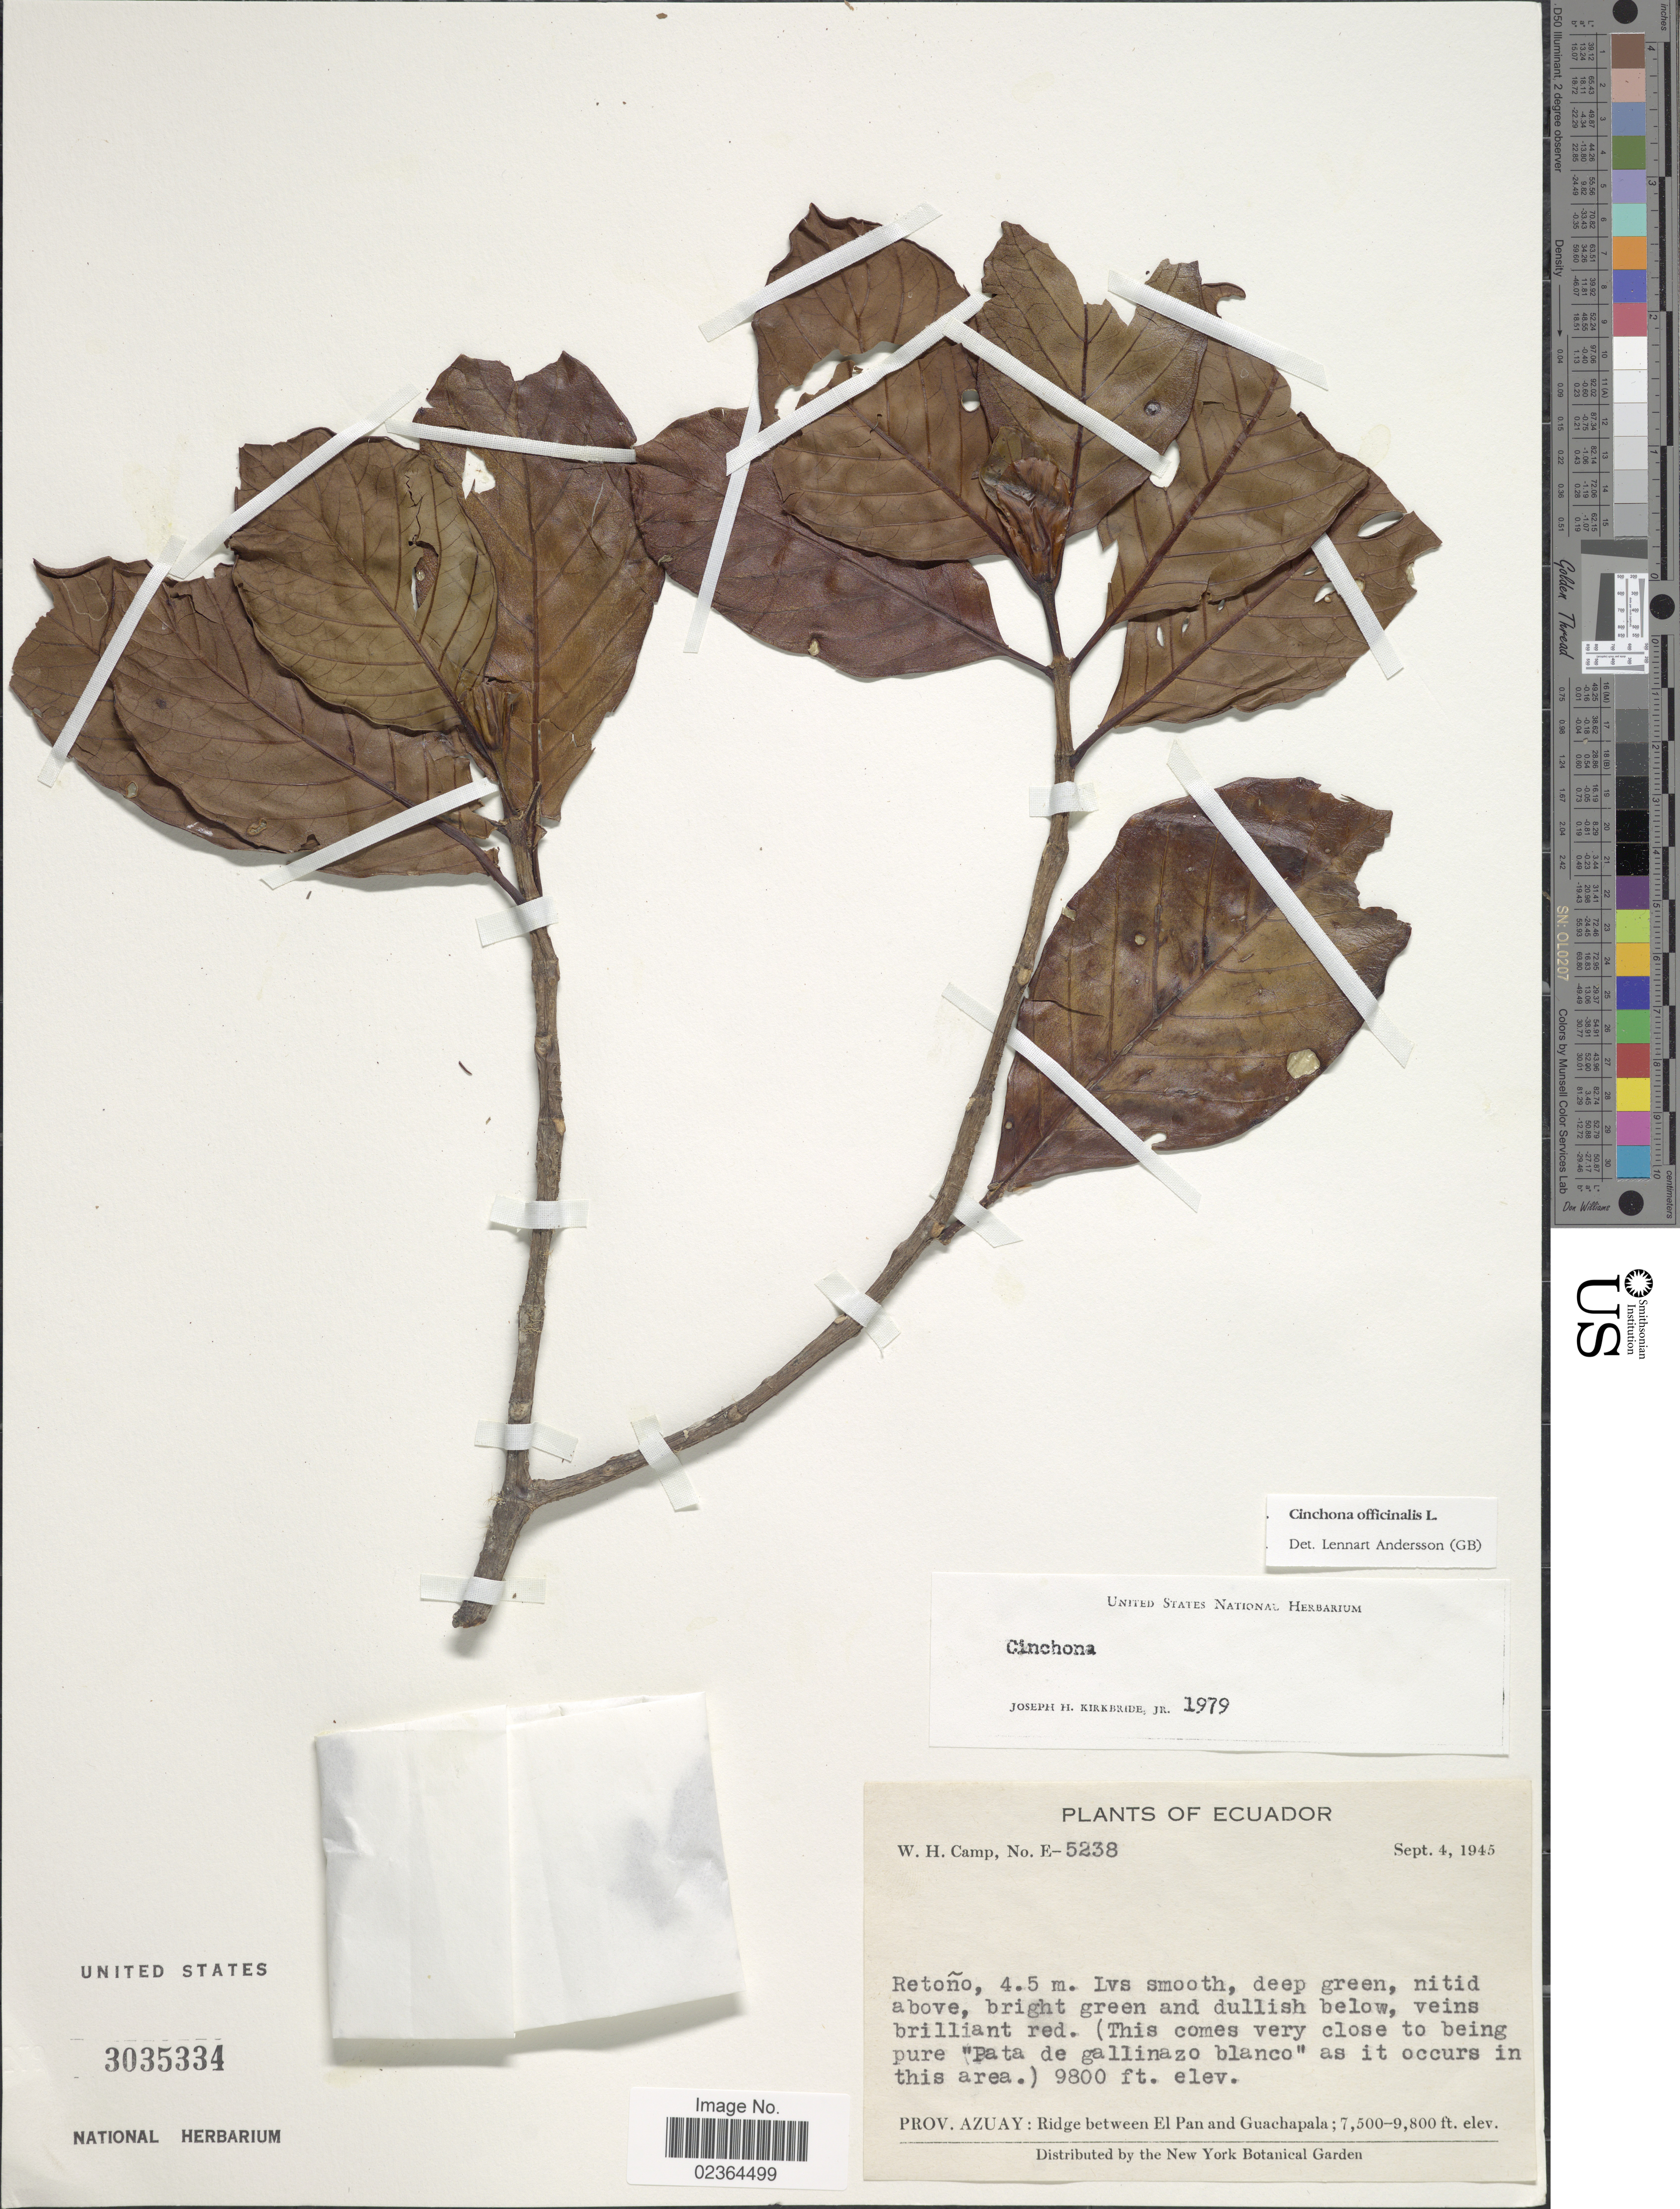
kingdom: Plantae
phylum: Tracheophyta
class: Magnoliopsida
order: Gentianales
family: Rubiaceae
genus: Cinchona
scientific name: Cinchona officinalis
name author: L.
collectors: W. H. Camp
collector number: E-5238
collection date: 1945-09-04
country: Ecuador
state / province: Azuay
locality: Prov. Azuay: Ridge between El Pan and Guachapala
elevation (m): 2987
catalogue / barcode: US 3035334